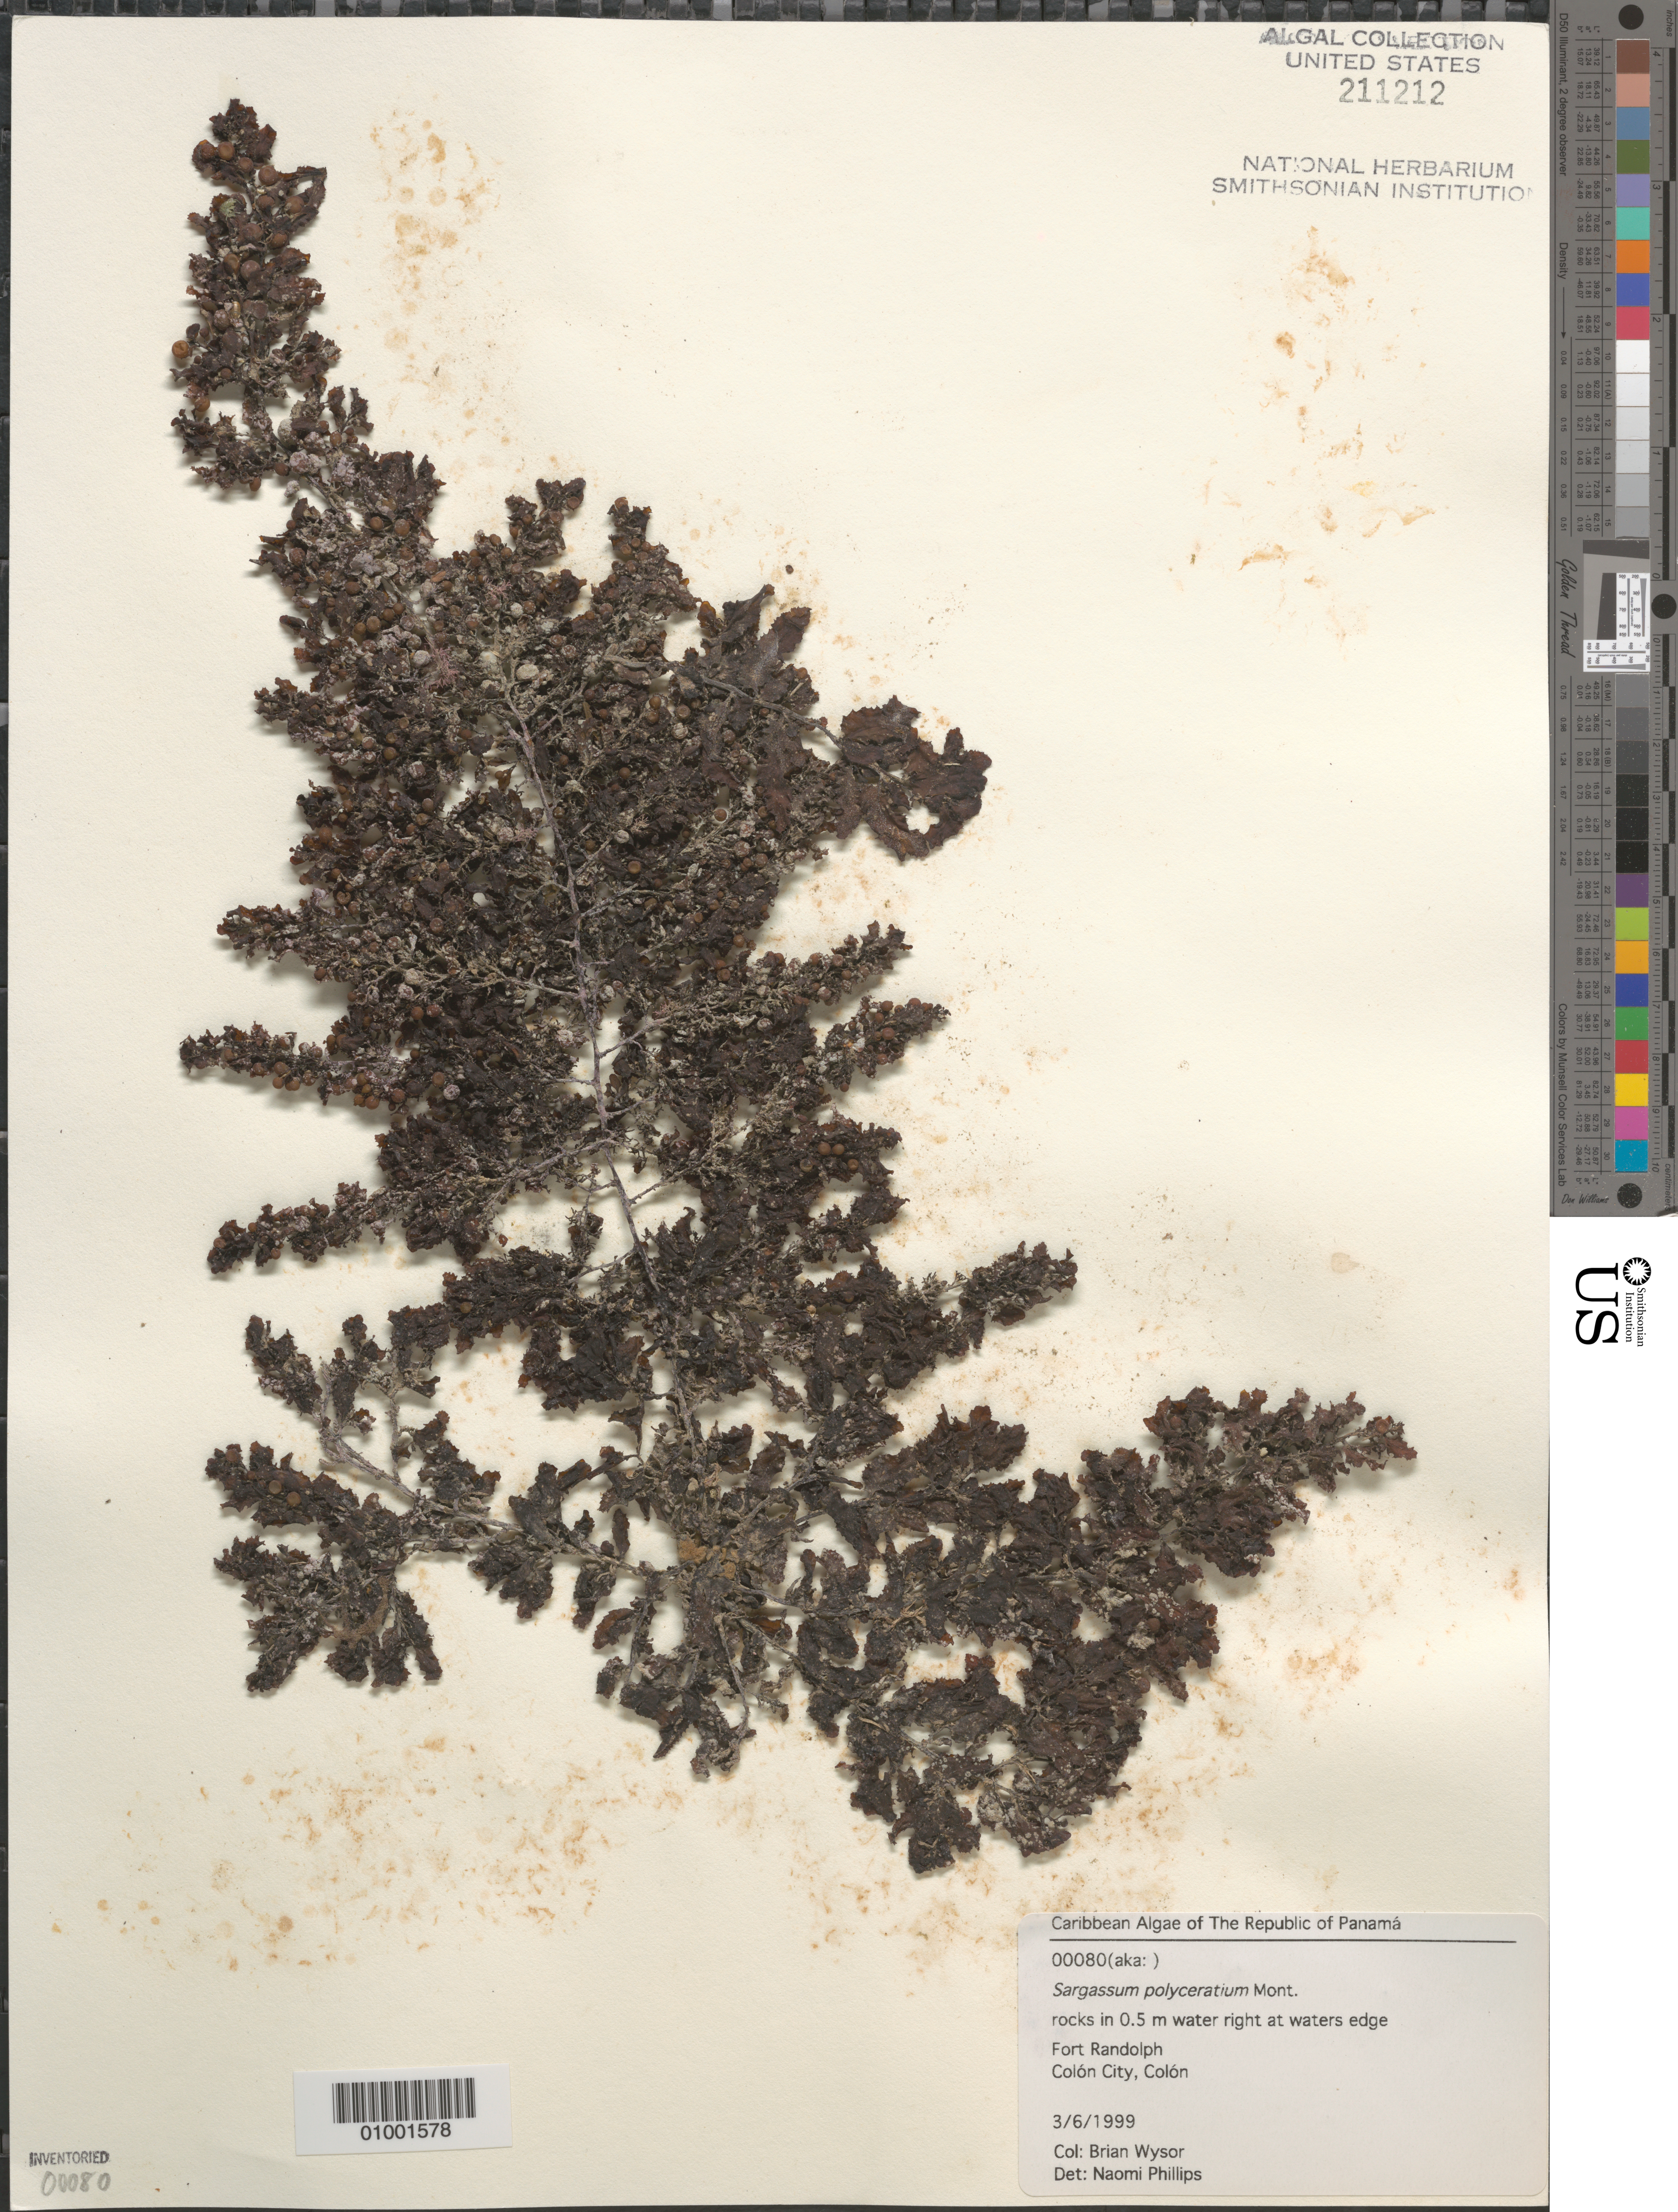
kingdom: Chromista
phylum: Ochrophyta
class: Phaeophyceae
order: Fucales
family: Sargassaceae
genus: Sargassum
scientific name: Sargassum polyceratium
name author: Mont.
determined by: Phillips, N.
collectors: B. Wysor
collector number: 00080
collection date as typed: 06 Mar 1999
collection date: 1999-03-06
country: Panama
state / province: Colón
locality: Fort Randolph, Colón City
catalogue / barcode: US 211212